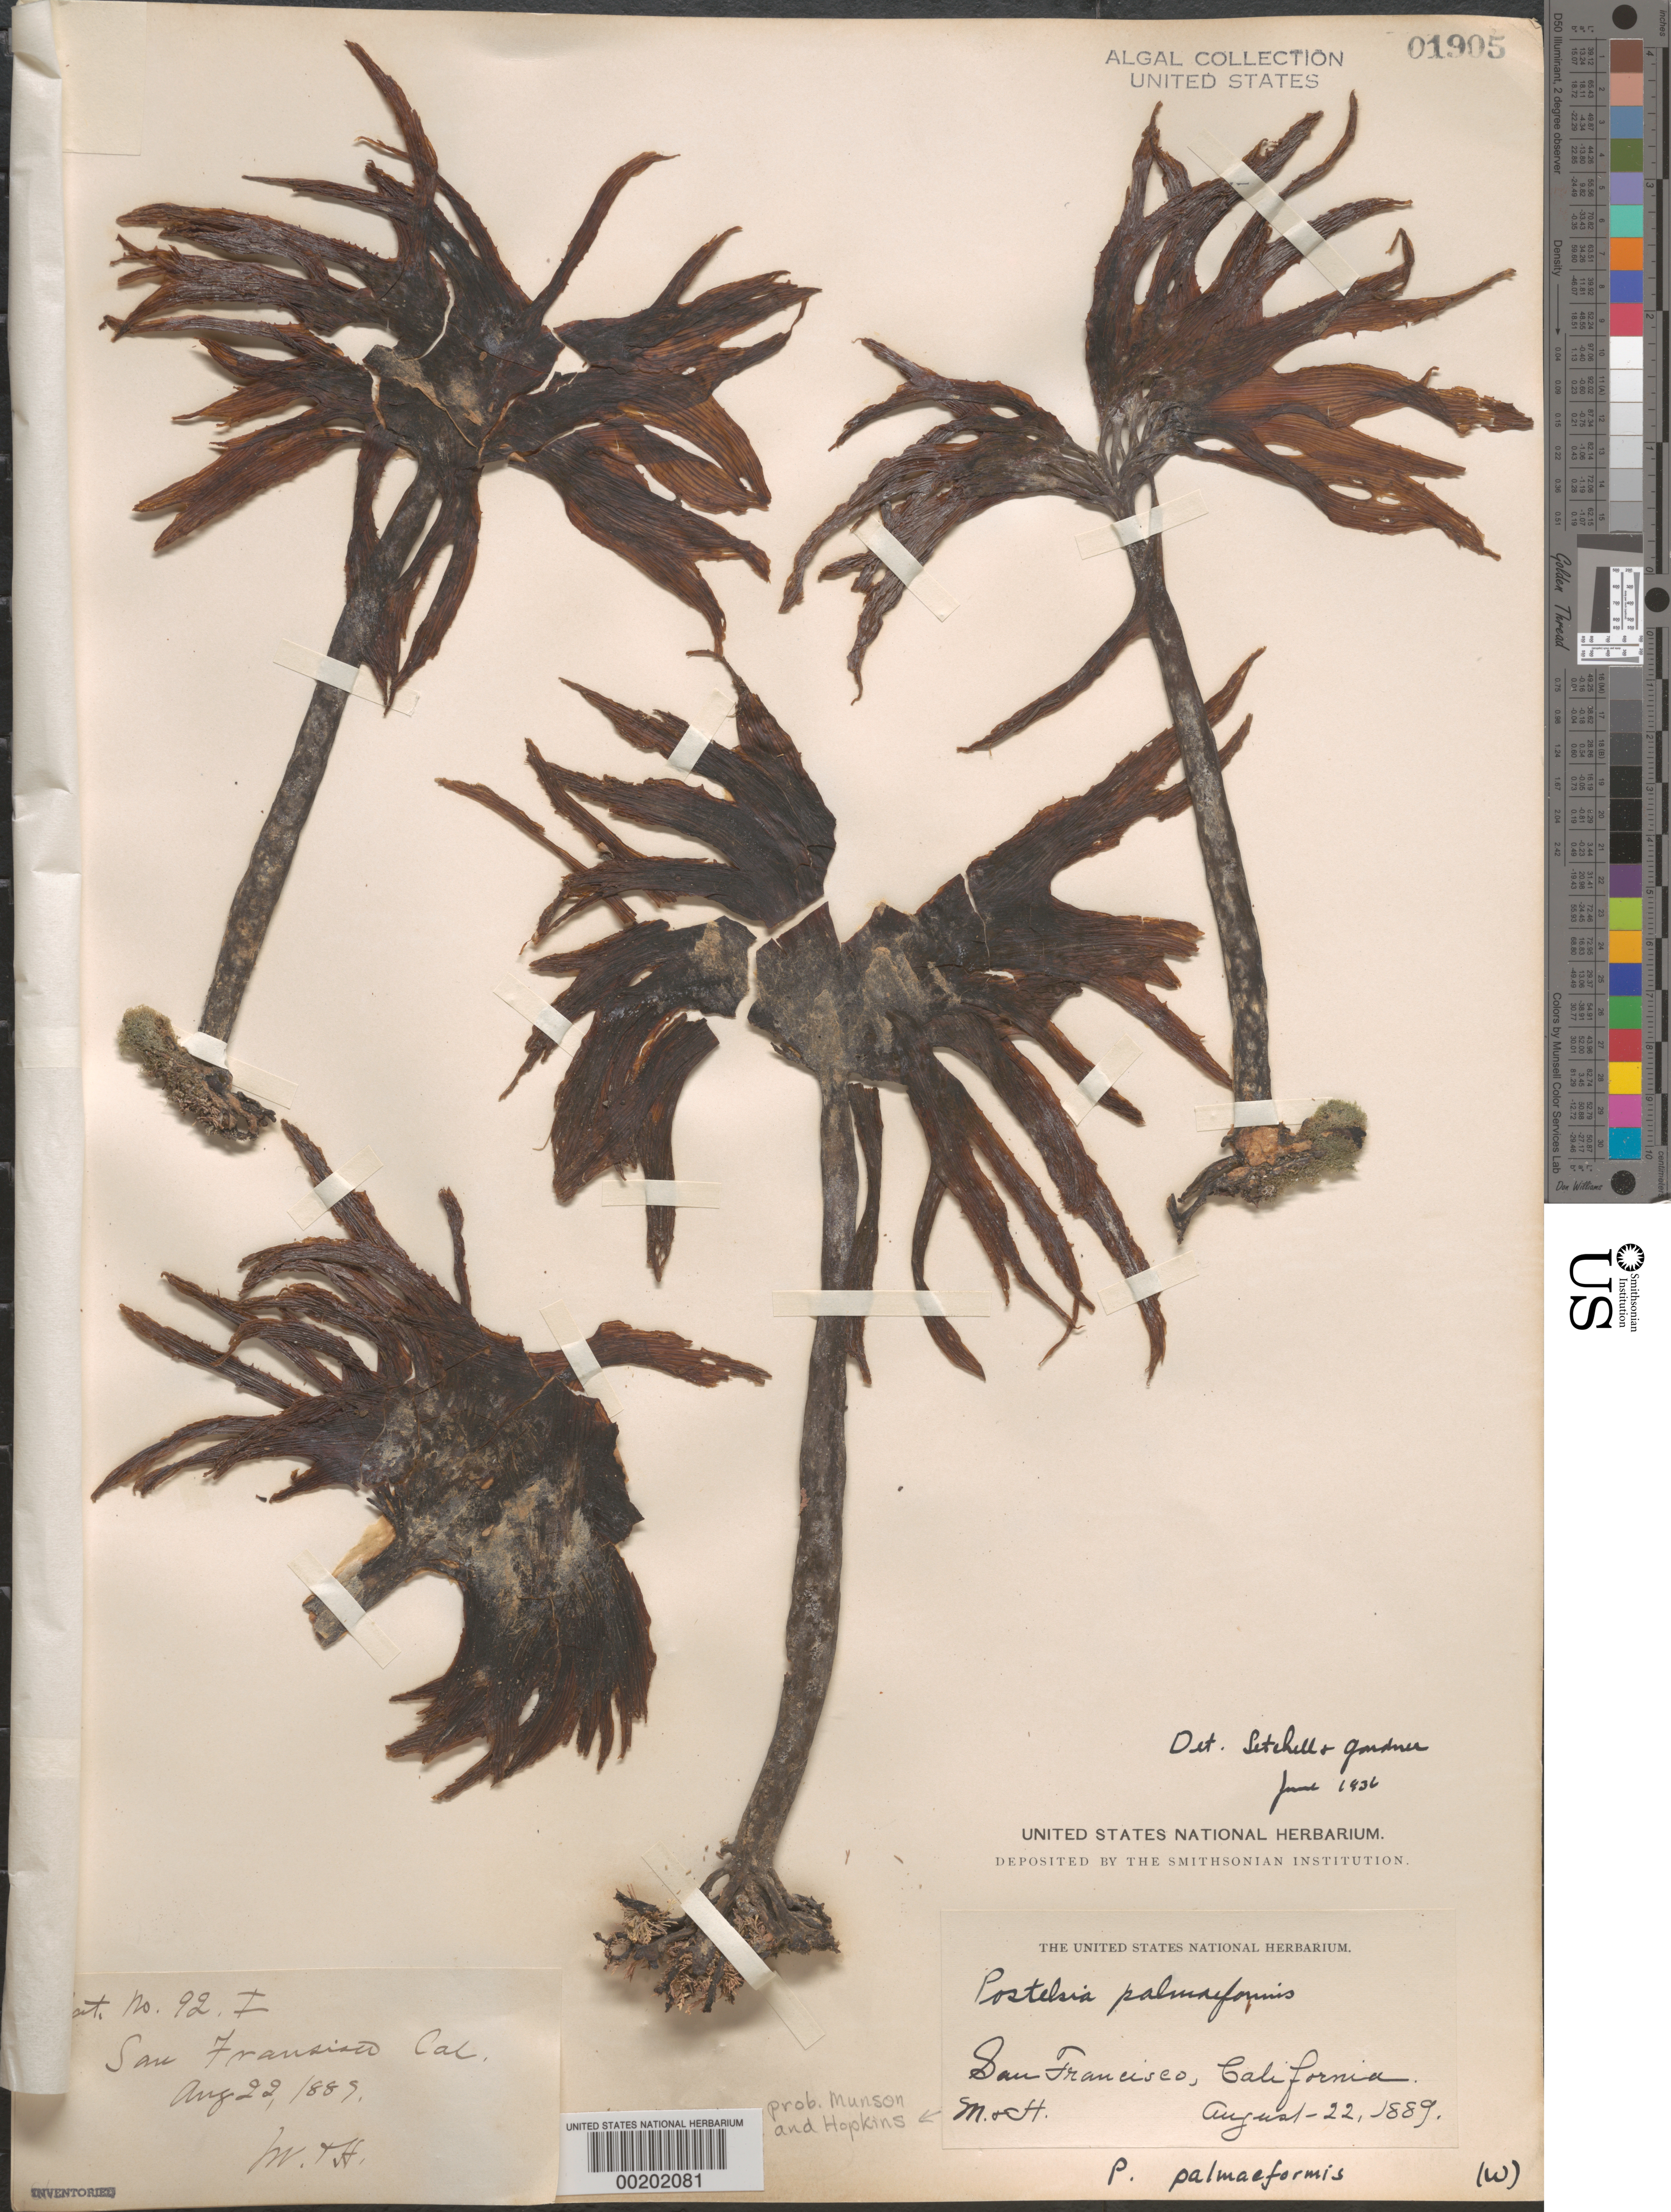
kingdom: Chromista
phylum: Ochrophyta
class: Phaeophyceae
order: Laminariales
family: Laminariaceae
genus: Postelsia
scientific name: Postelsia palmaeformis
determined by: Gardner, N. L.; Setchell, W. A.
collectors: T. V. Munson & C. Hopkins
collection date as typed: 22 Aug 1889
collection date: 1889-08-22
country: United States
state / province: California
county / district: San Francisco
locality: San Francisco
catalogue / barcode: US 1905